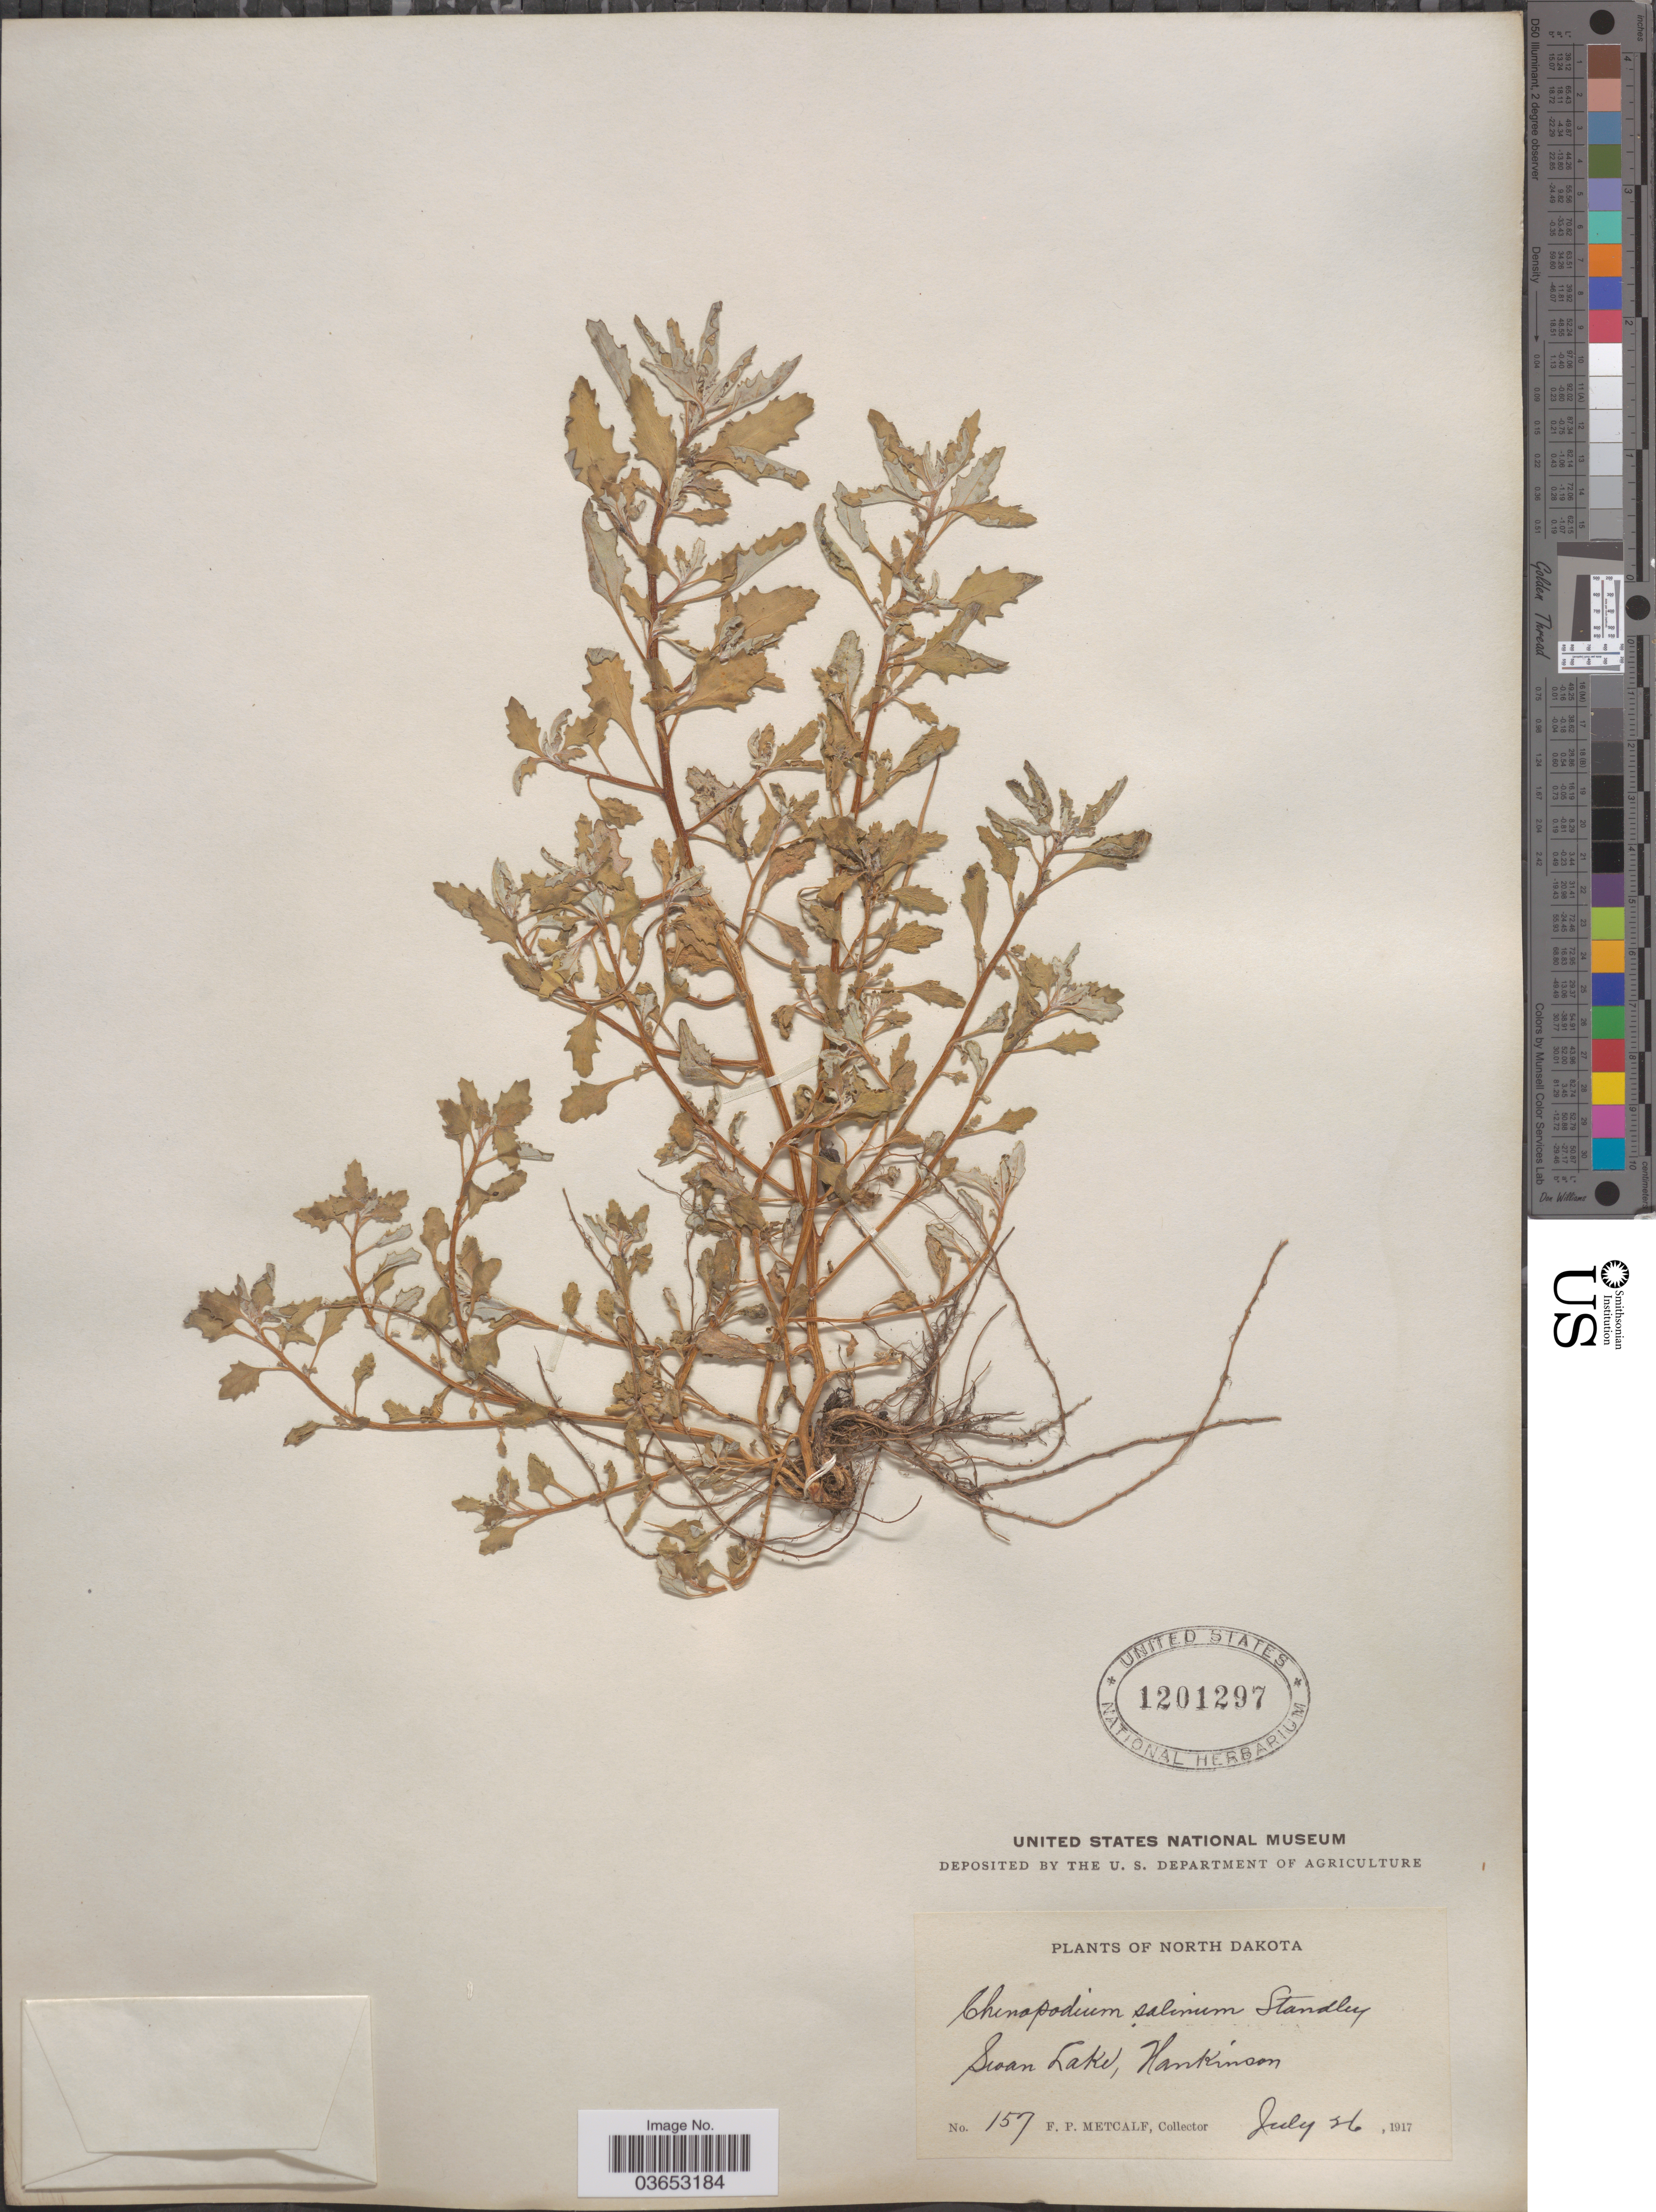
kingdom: Plantae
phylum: Tracheophyta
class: Magnoliopsida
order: Caryophyllales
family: Amaranthaceae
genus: Chenopodium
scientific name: Chenopodium glaucum subsp. salinum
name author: (Aellen) Aellen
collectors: F. Metcalf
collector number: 157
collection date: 1917-07-26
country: United States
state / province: North Dakota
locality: Swan Lake, Hankinson.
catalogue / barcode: US 1201297